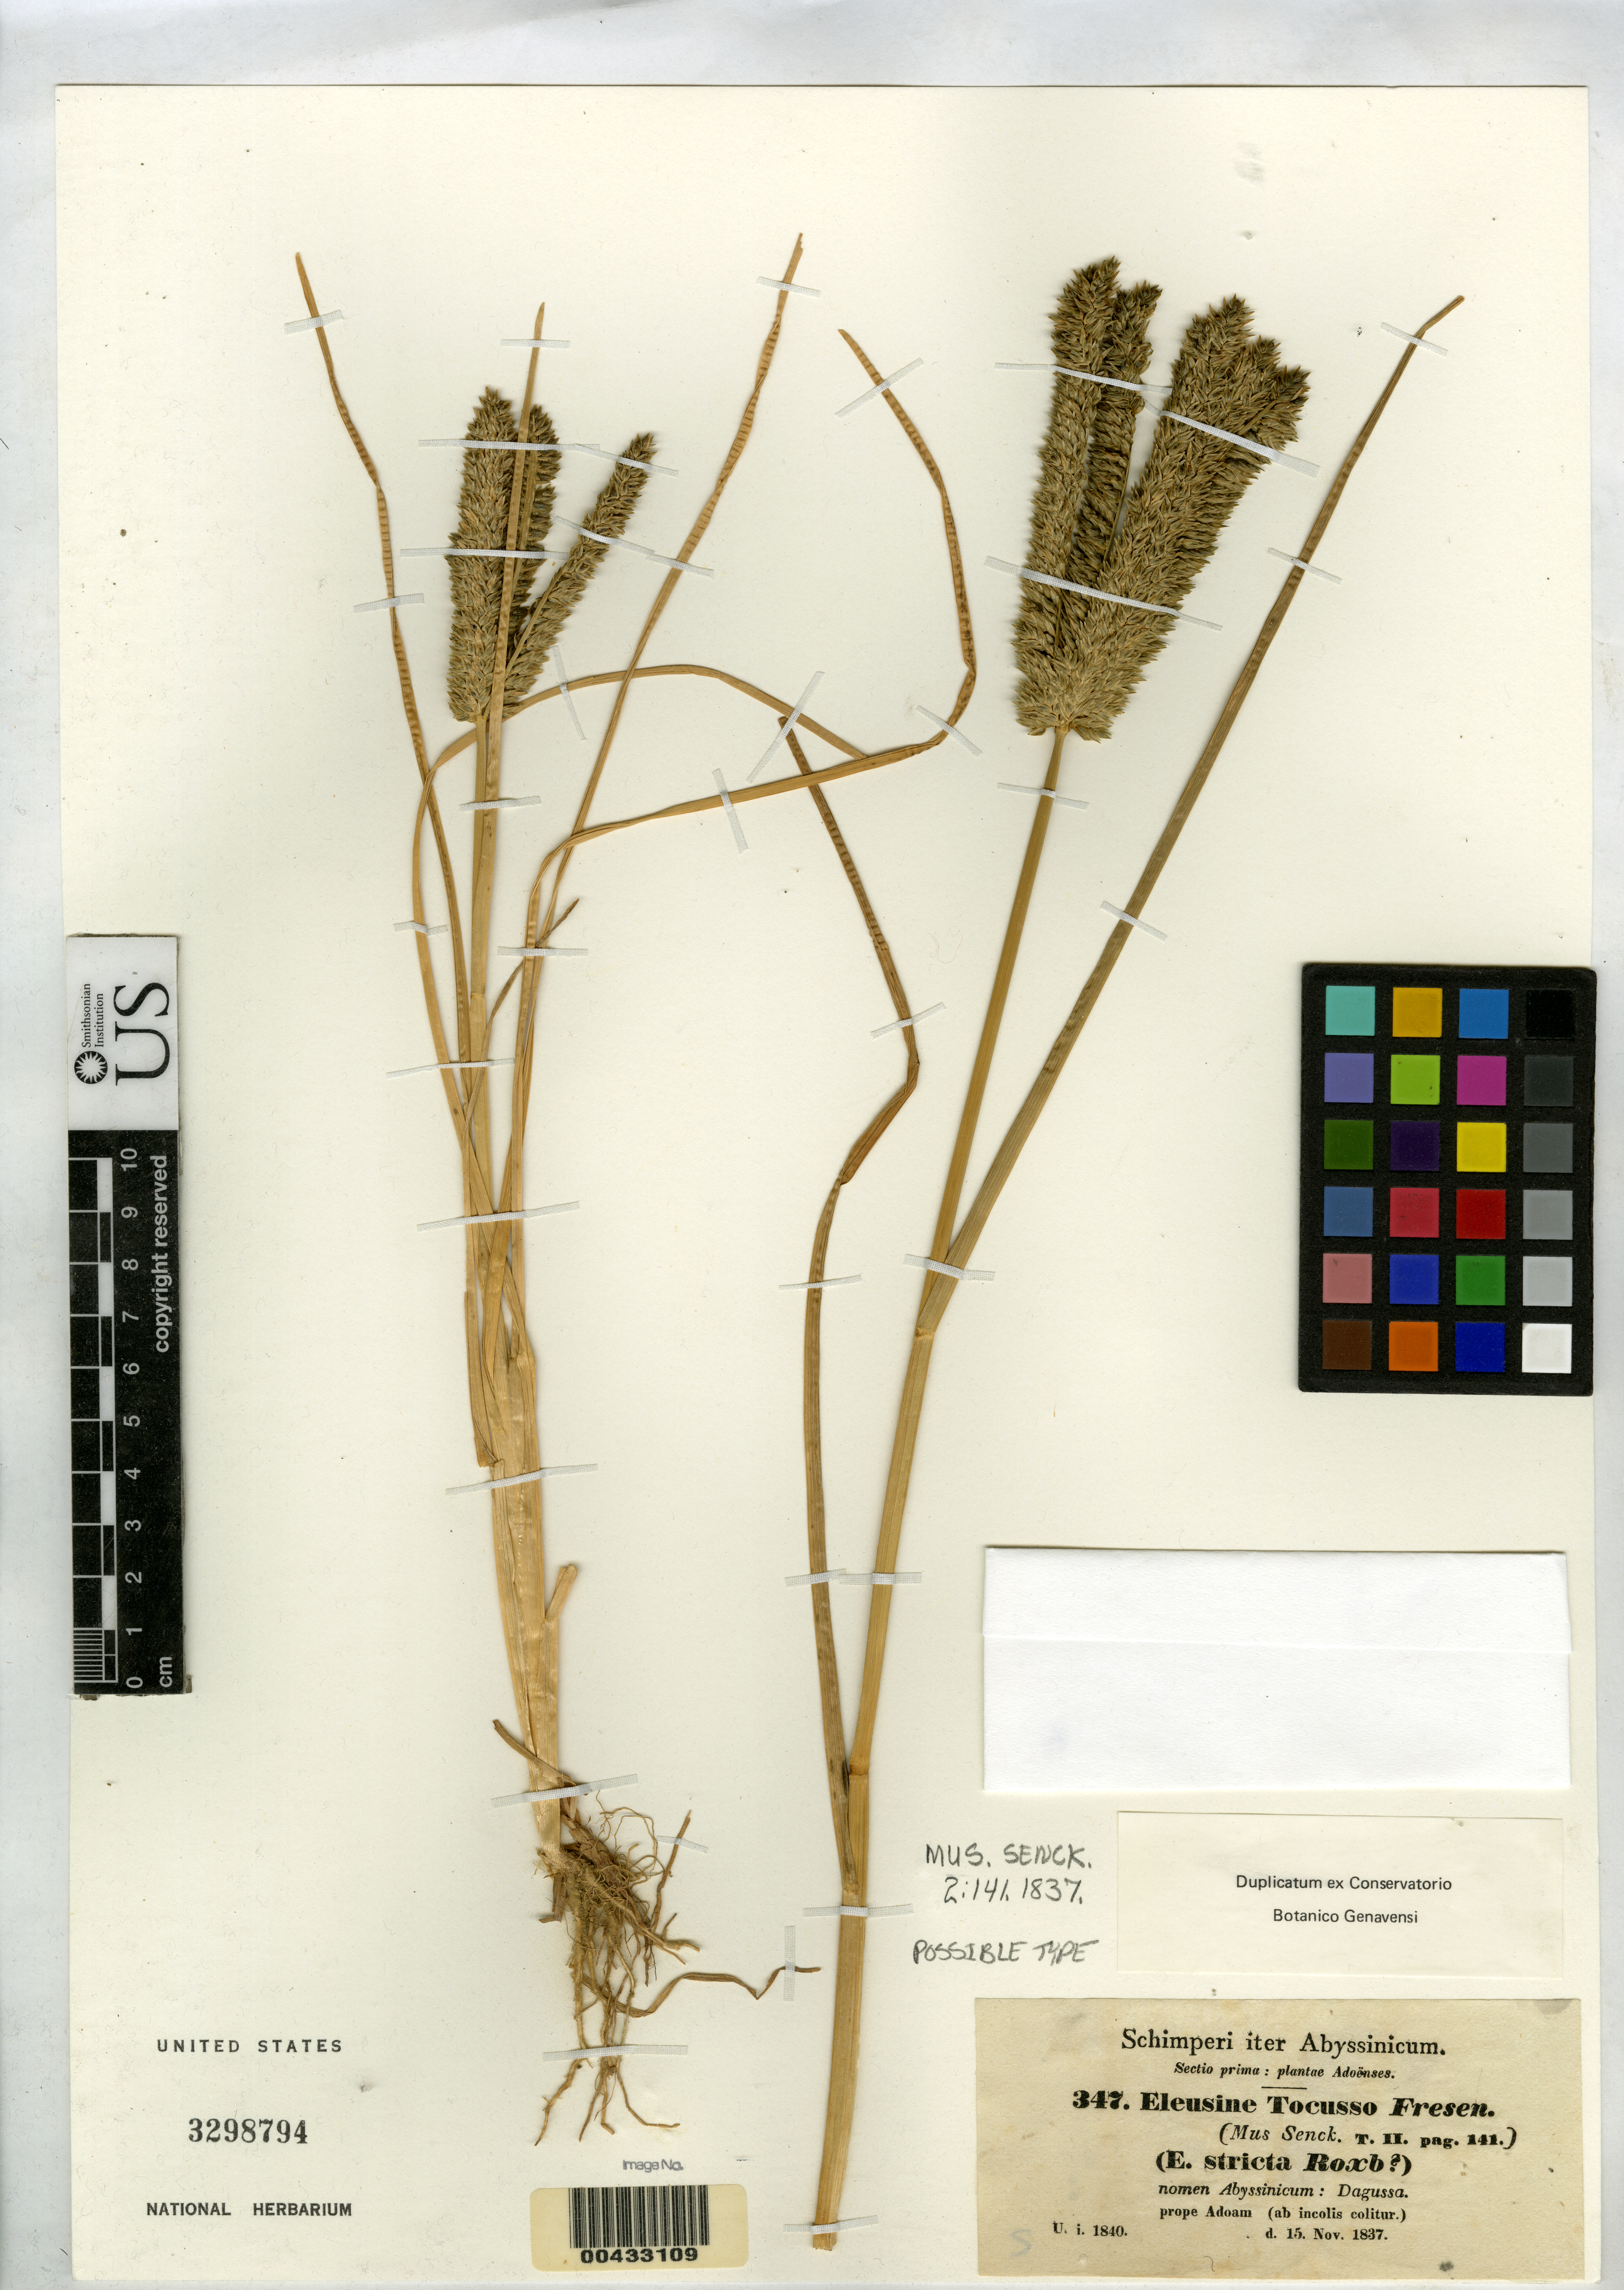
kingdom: Plantae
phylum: Tracheophyta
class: Liliopsida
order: Poales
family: Poaceae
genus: Eleusine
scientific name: Eleusine tocusso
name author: Fresen.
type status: Possible Type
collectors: G. W. Schimper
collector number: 347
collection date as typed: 15 Nov 1837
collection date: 1837-11-15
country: Ethiopia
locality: Dagussa, prope Adoam. [Dagussa near Adoa (Adwa?)?]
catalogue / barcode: US 3298794